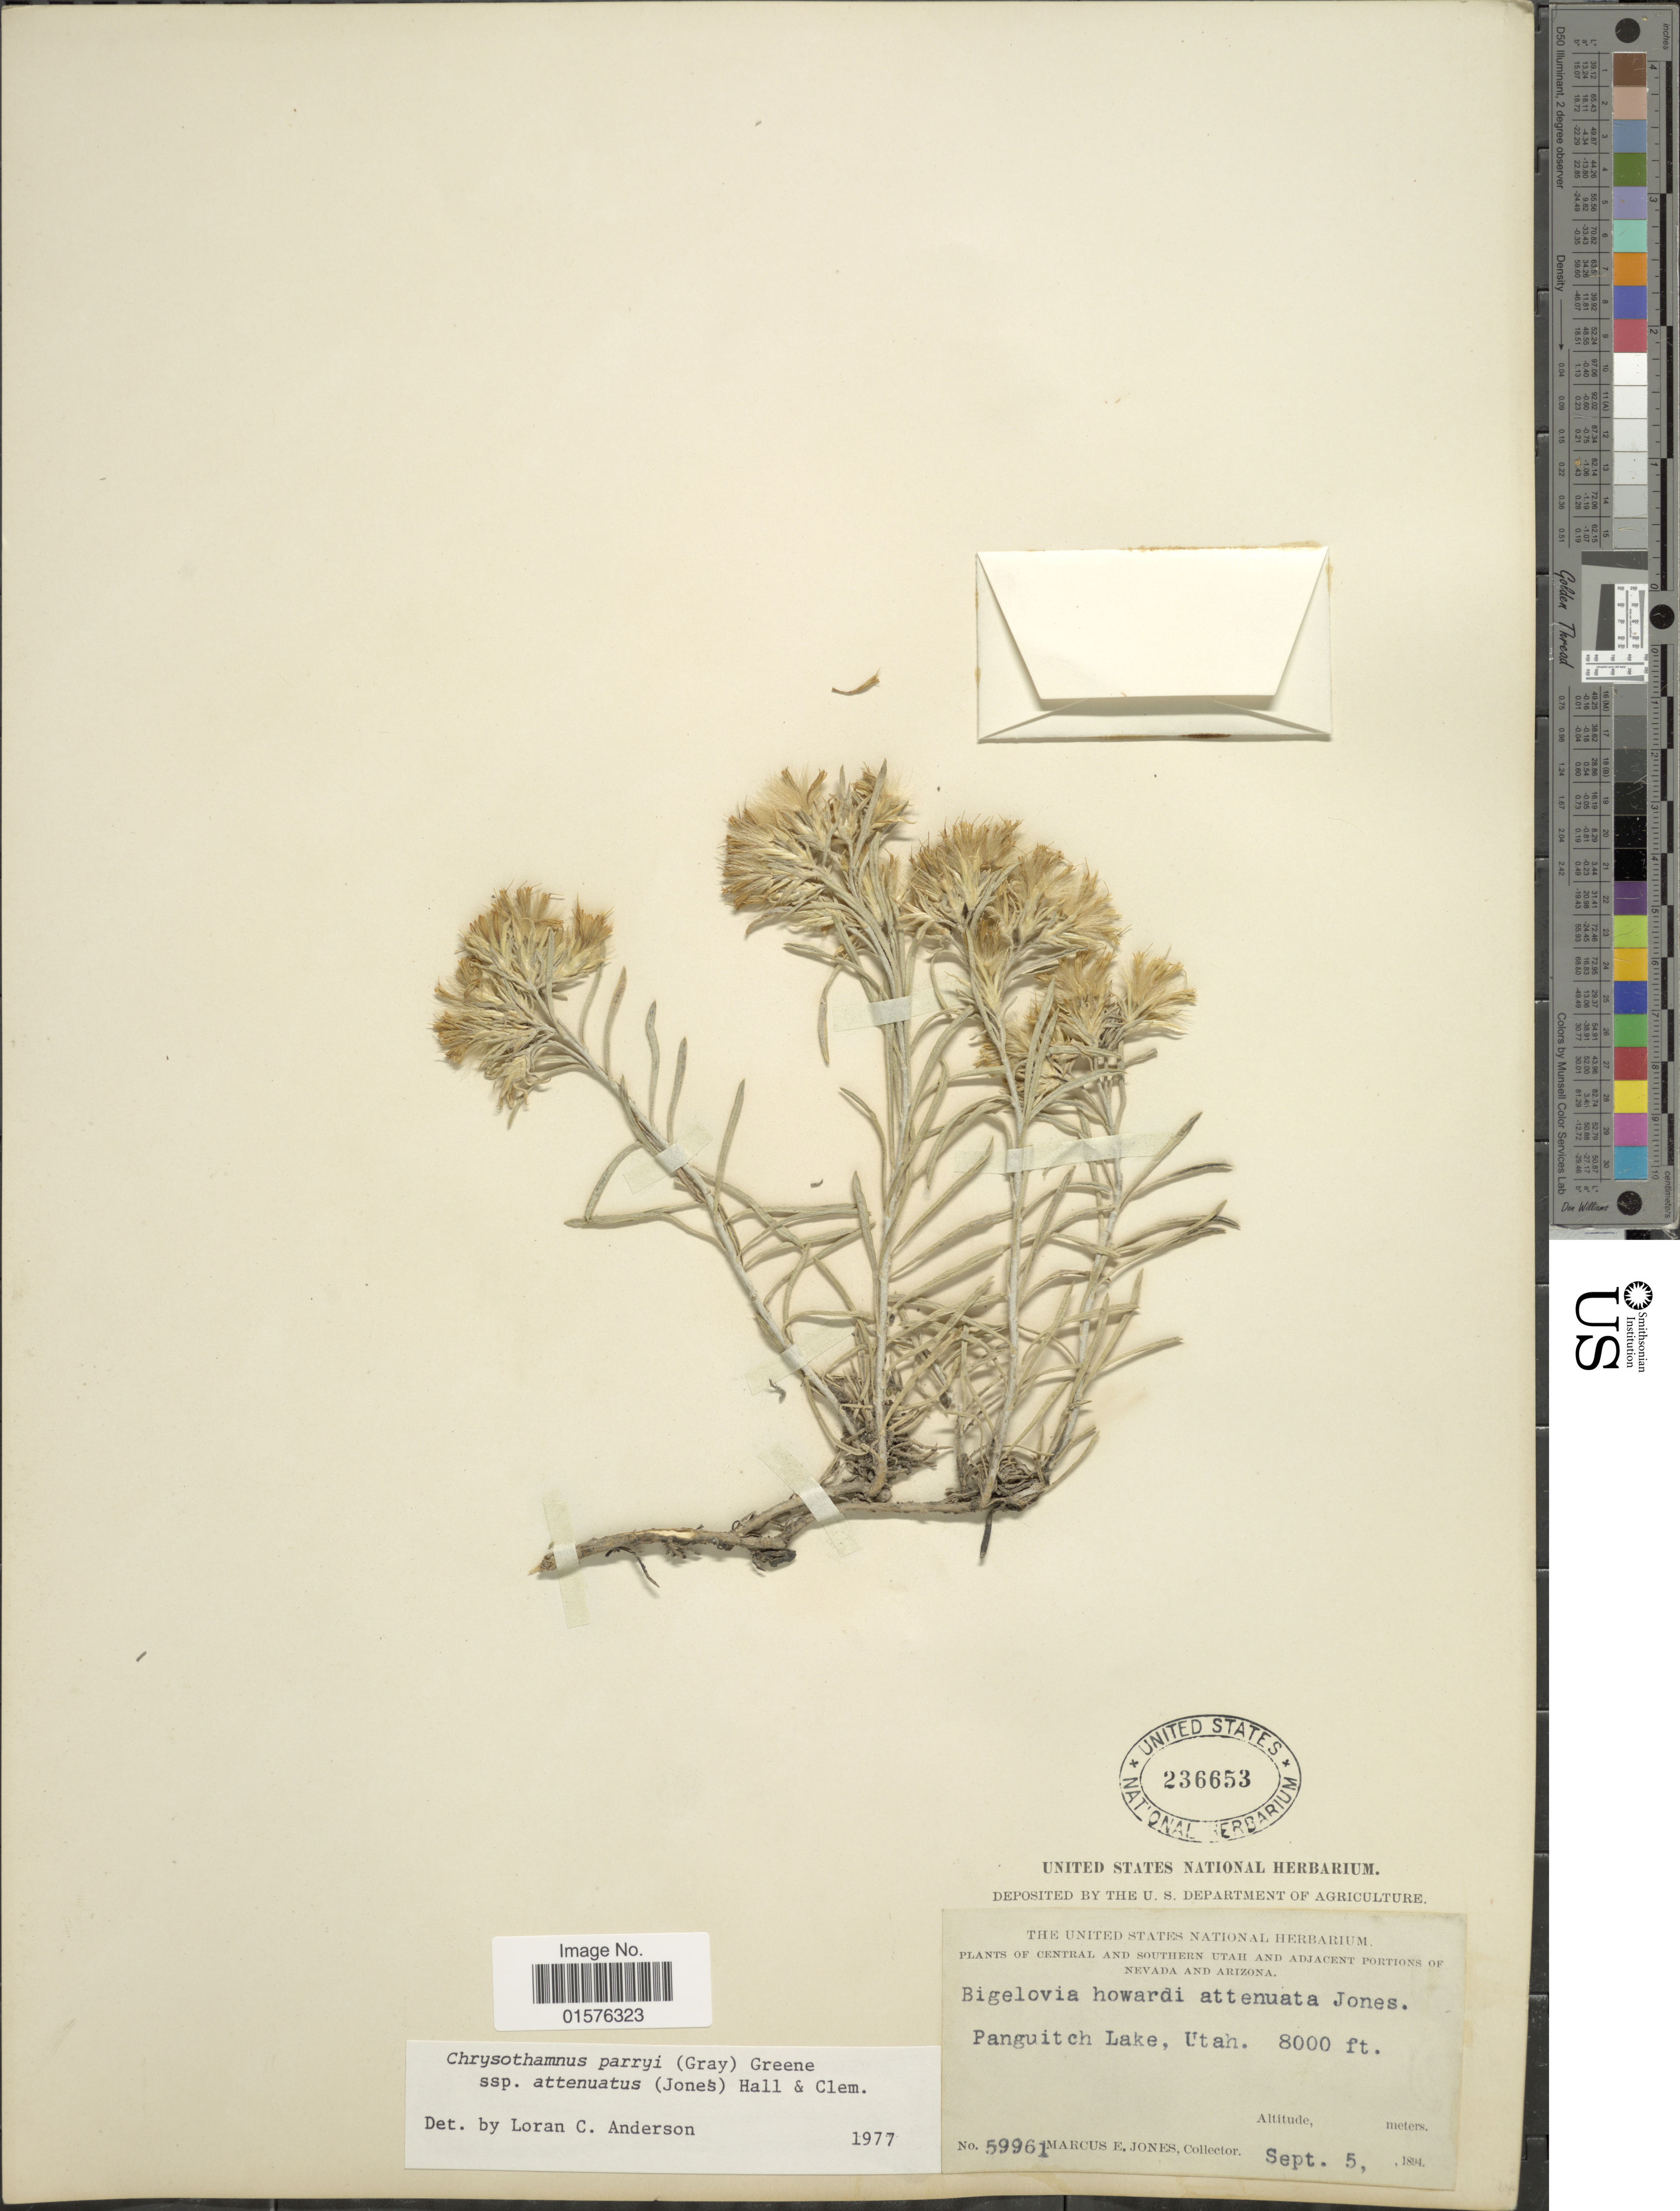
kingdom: Plantae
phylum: Tracheophyta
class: Magnoliopsida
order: Asterales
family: Asteraceae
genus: Ericameria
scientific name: Ericameria parryi var. attenuata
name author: (M.E. Jones) G.L. Nesom & G.I. Baird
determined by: Urbatsch, Lowell E., Curator (LSU), Louisiana State University (UNITED STATES)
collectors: M. E. Jones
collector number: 59961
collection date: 1894-09-05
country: United States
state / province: Utah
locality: Central and Southern Utah, Panguitch Lake.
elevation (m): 2438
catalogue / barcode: US 236653